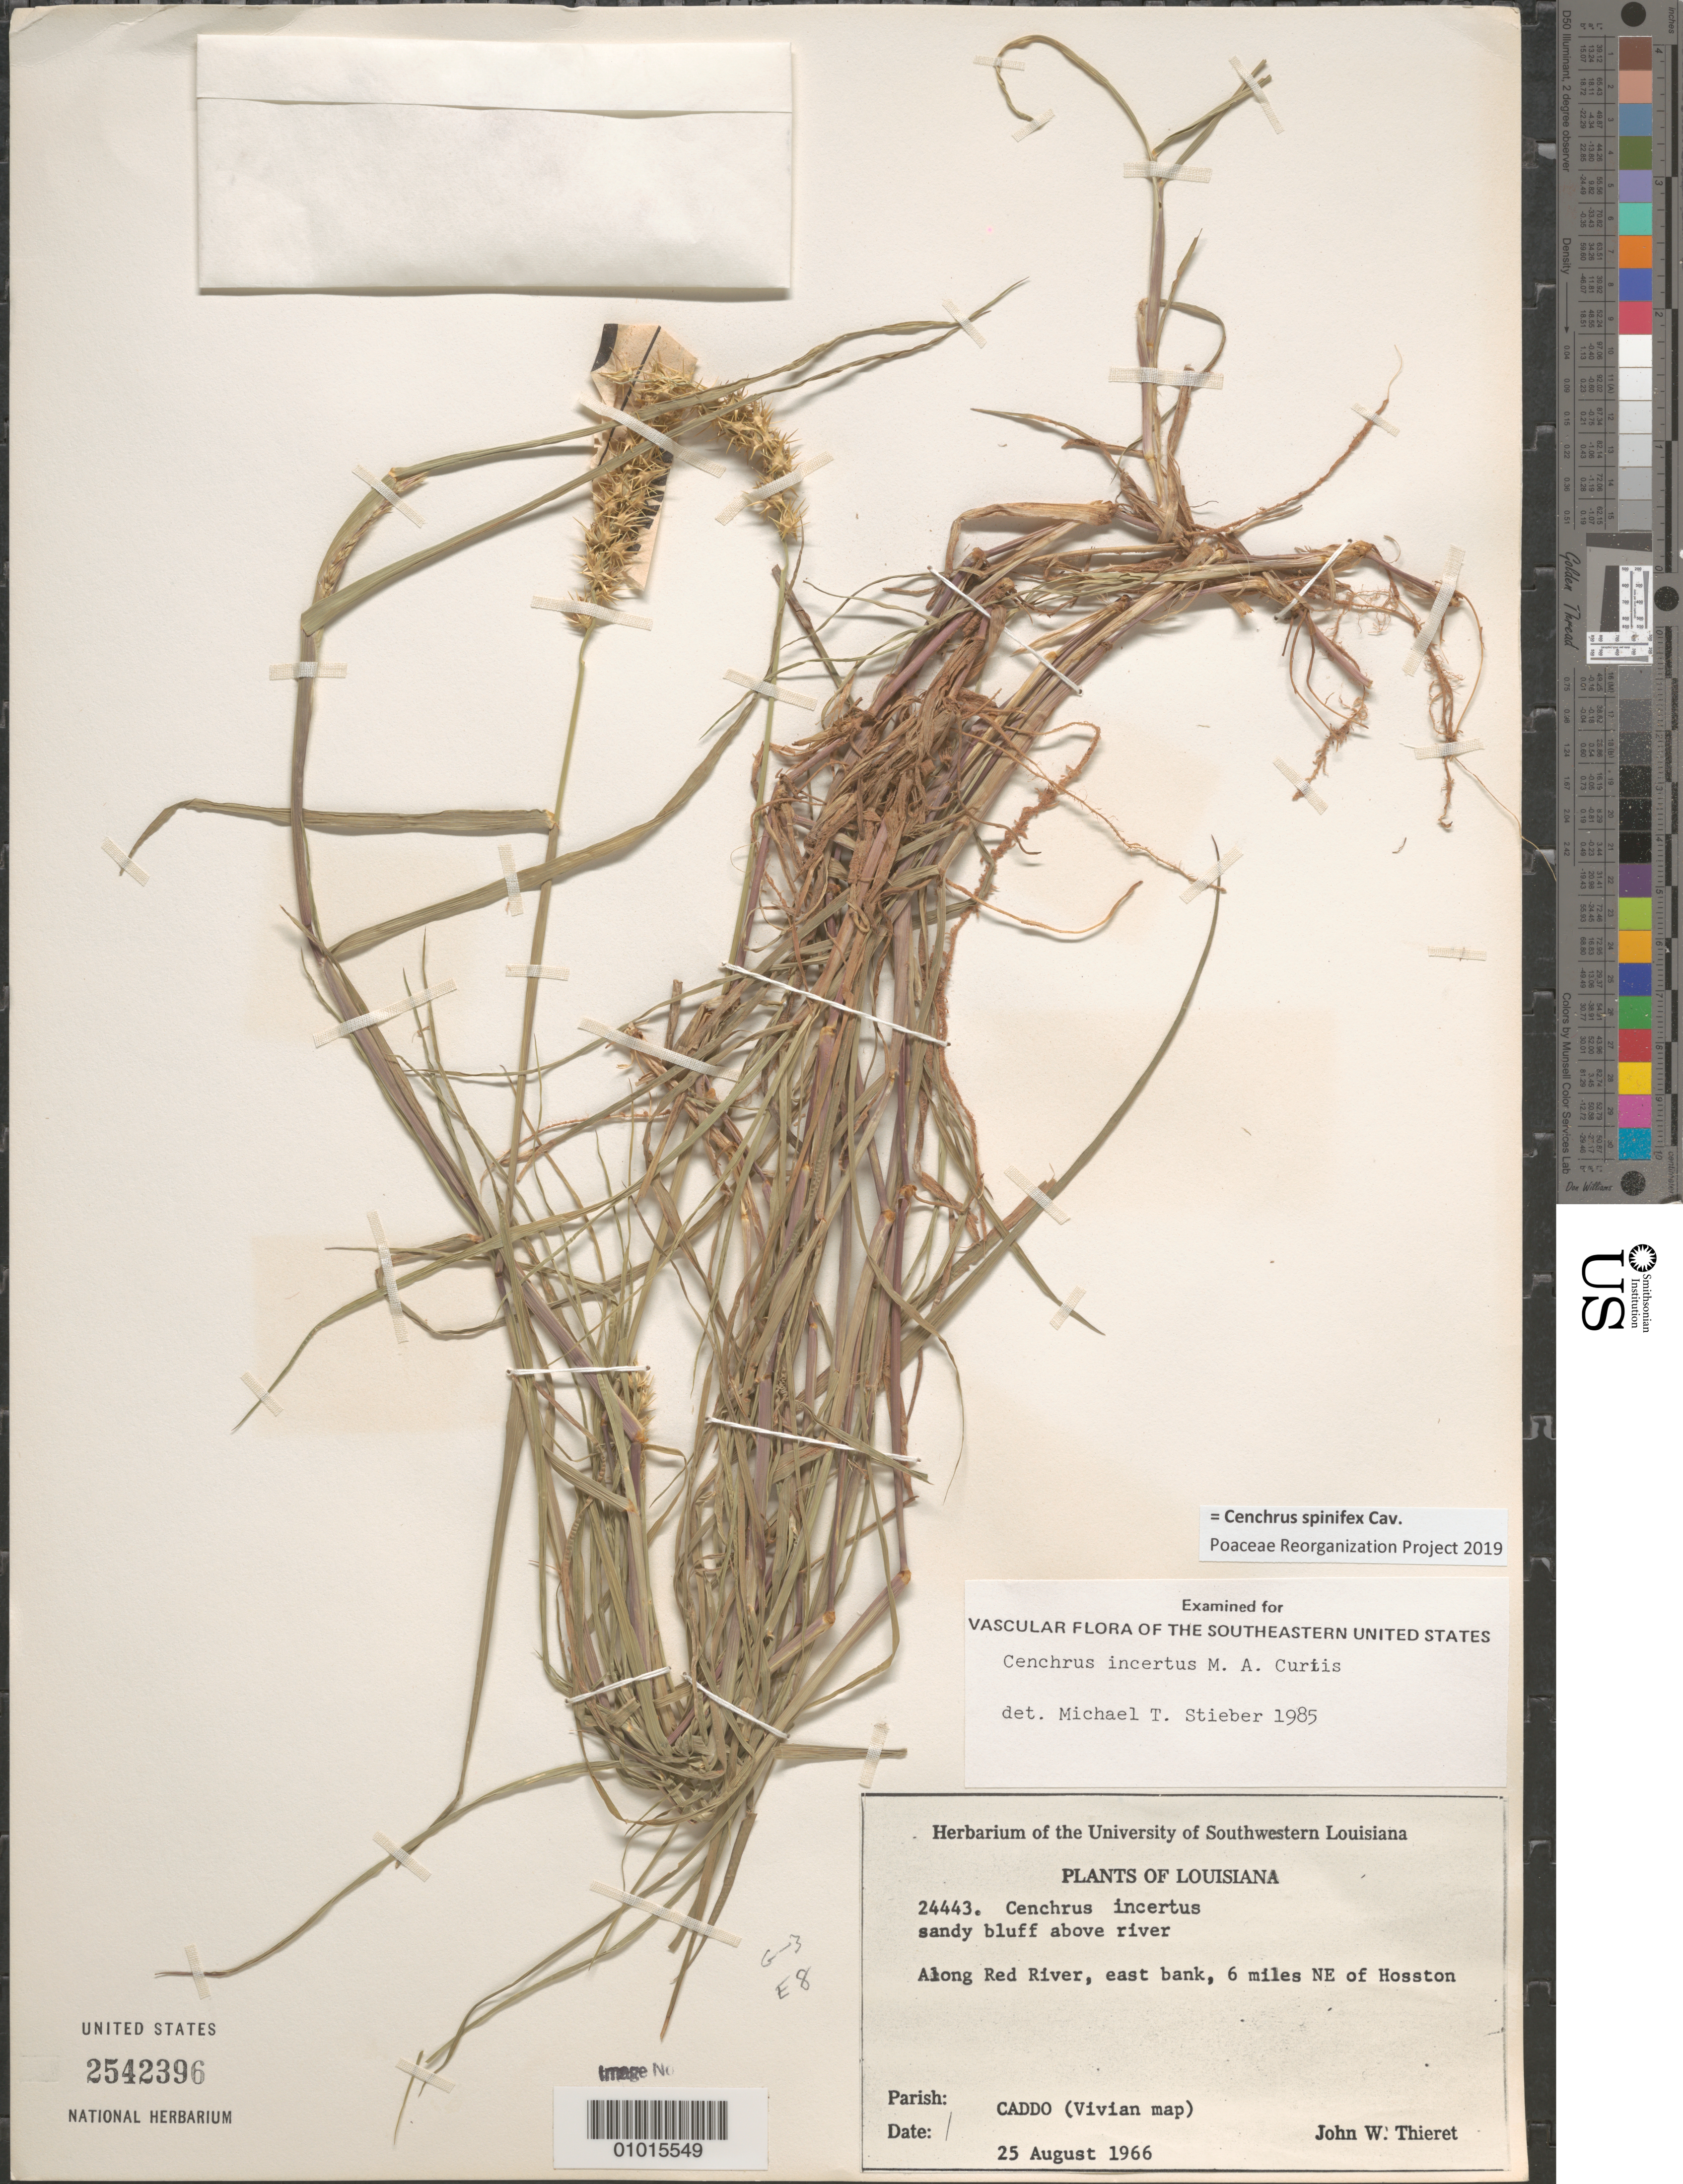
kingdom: Plantae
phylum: Tracheophyta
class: Liliopsida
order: Poales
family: Poaceae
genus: Cenchrus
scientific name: Cenchrus incertus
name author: M.A. Curtis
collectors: J. W. Thieret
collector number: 24443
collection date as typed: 25 Aug 1966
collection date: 1966-08-25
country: United States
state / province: Louisiana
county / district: Caddo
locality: Along Red River, east bank, 6 mi NE of Hosston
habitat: sandy bluff along river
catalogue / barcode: US 2542396